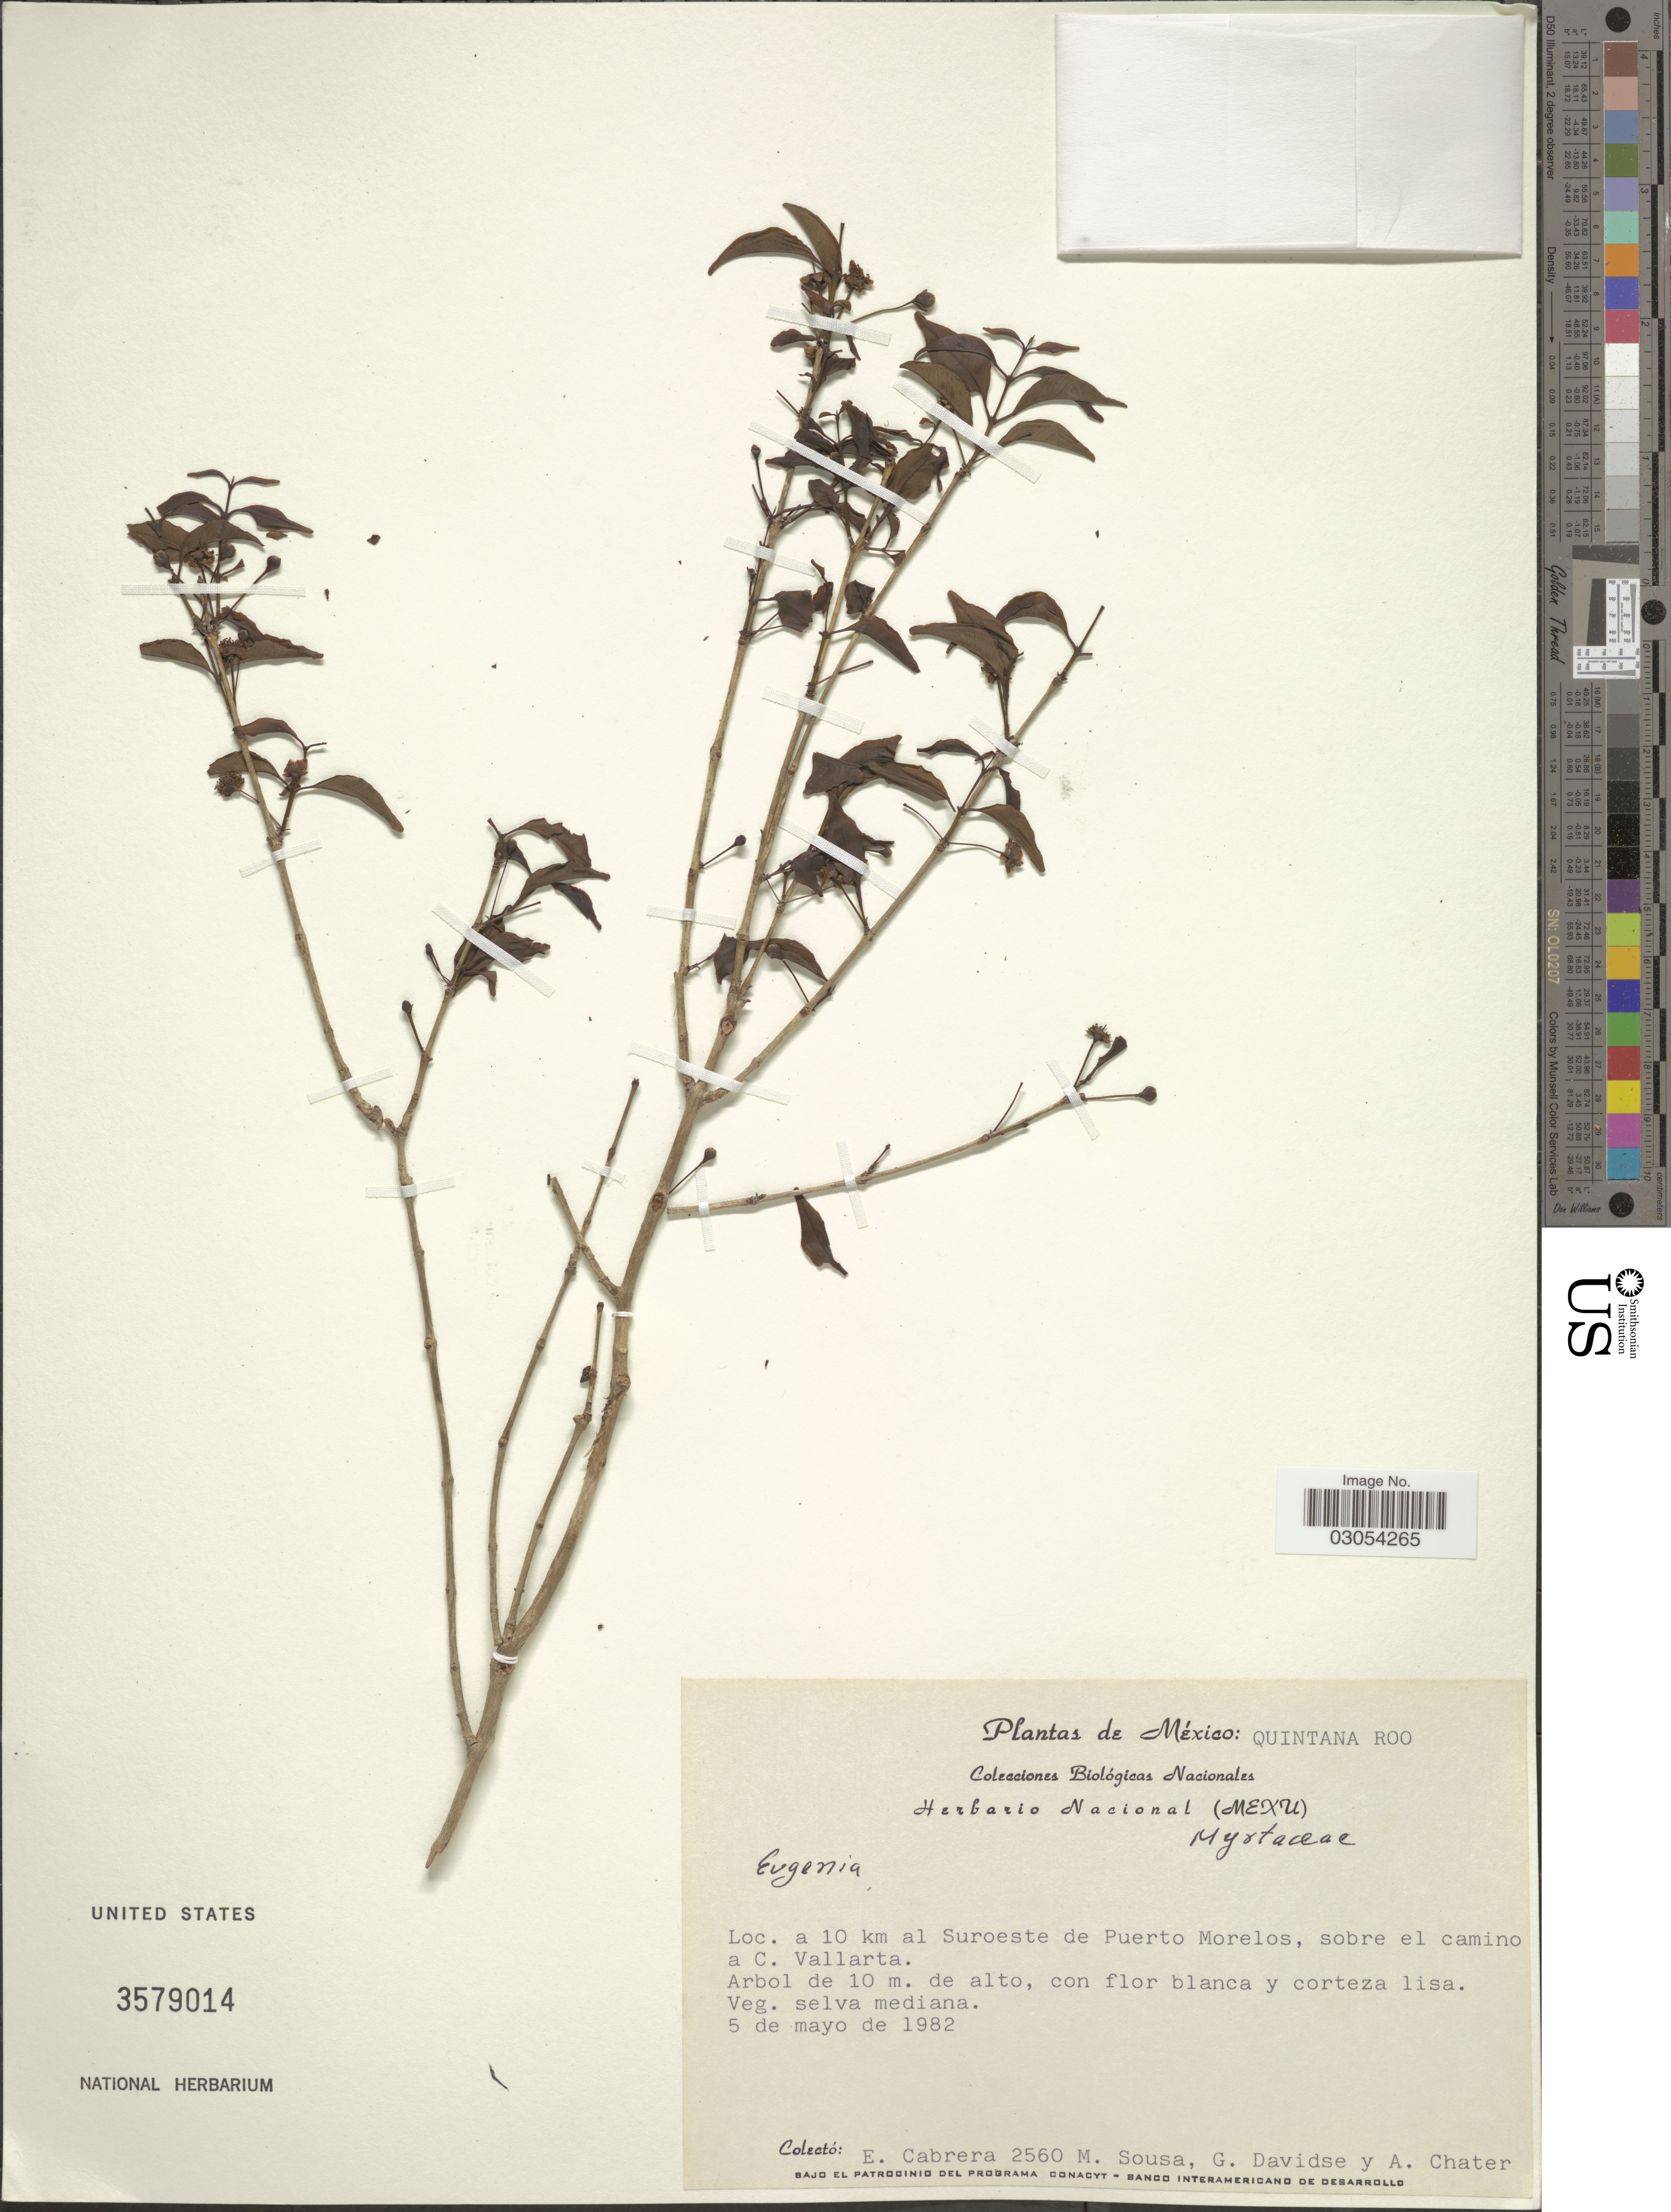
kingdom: Plantae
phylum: Tracheophyta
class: Magnoliopsida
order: Myrtales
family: Myrtaceae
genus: Eugenia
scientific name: Eugenia sp.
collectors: E. Cabrera, M. Sousa, G. Davidse & A. O. Chater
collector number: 2560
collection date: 1982-05-05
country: Mexico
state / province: Quintana Roo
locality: A 10 km al Suroeste de Puerto Morelos, sobre el camino a C. Vallarta.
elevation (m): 10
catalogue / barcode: US 3579014